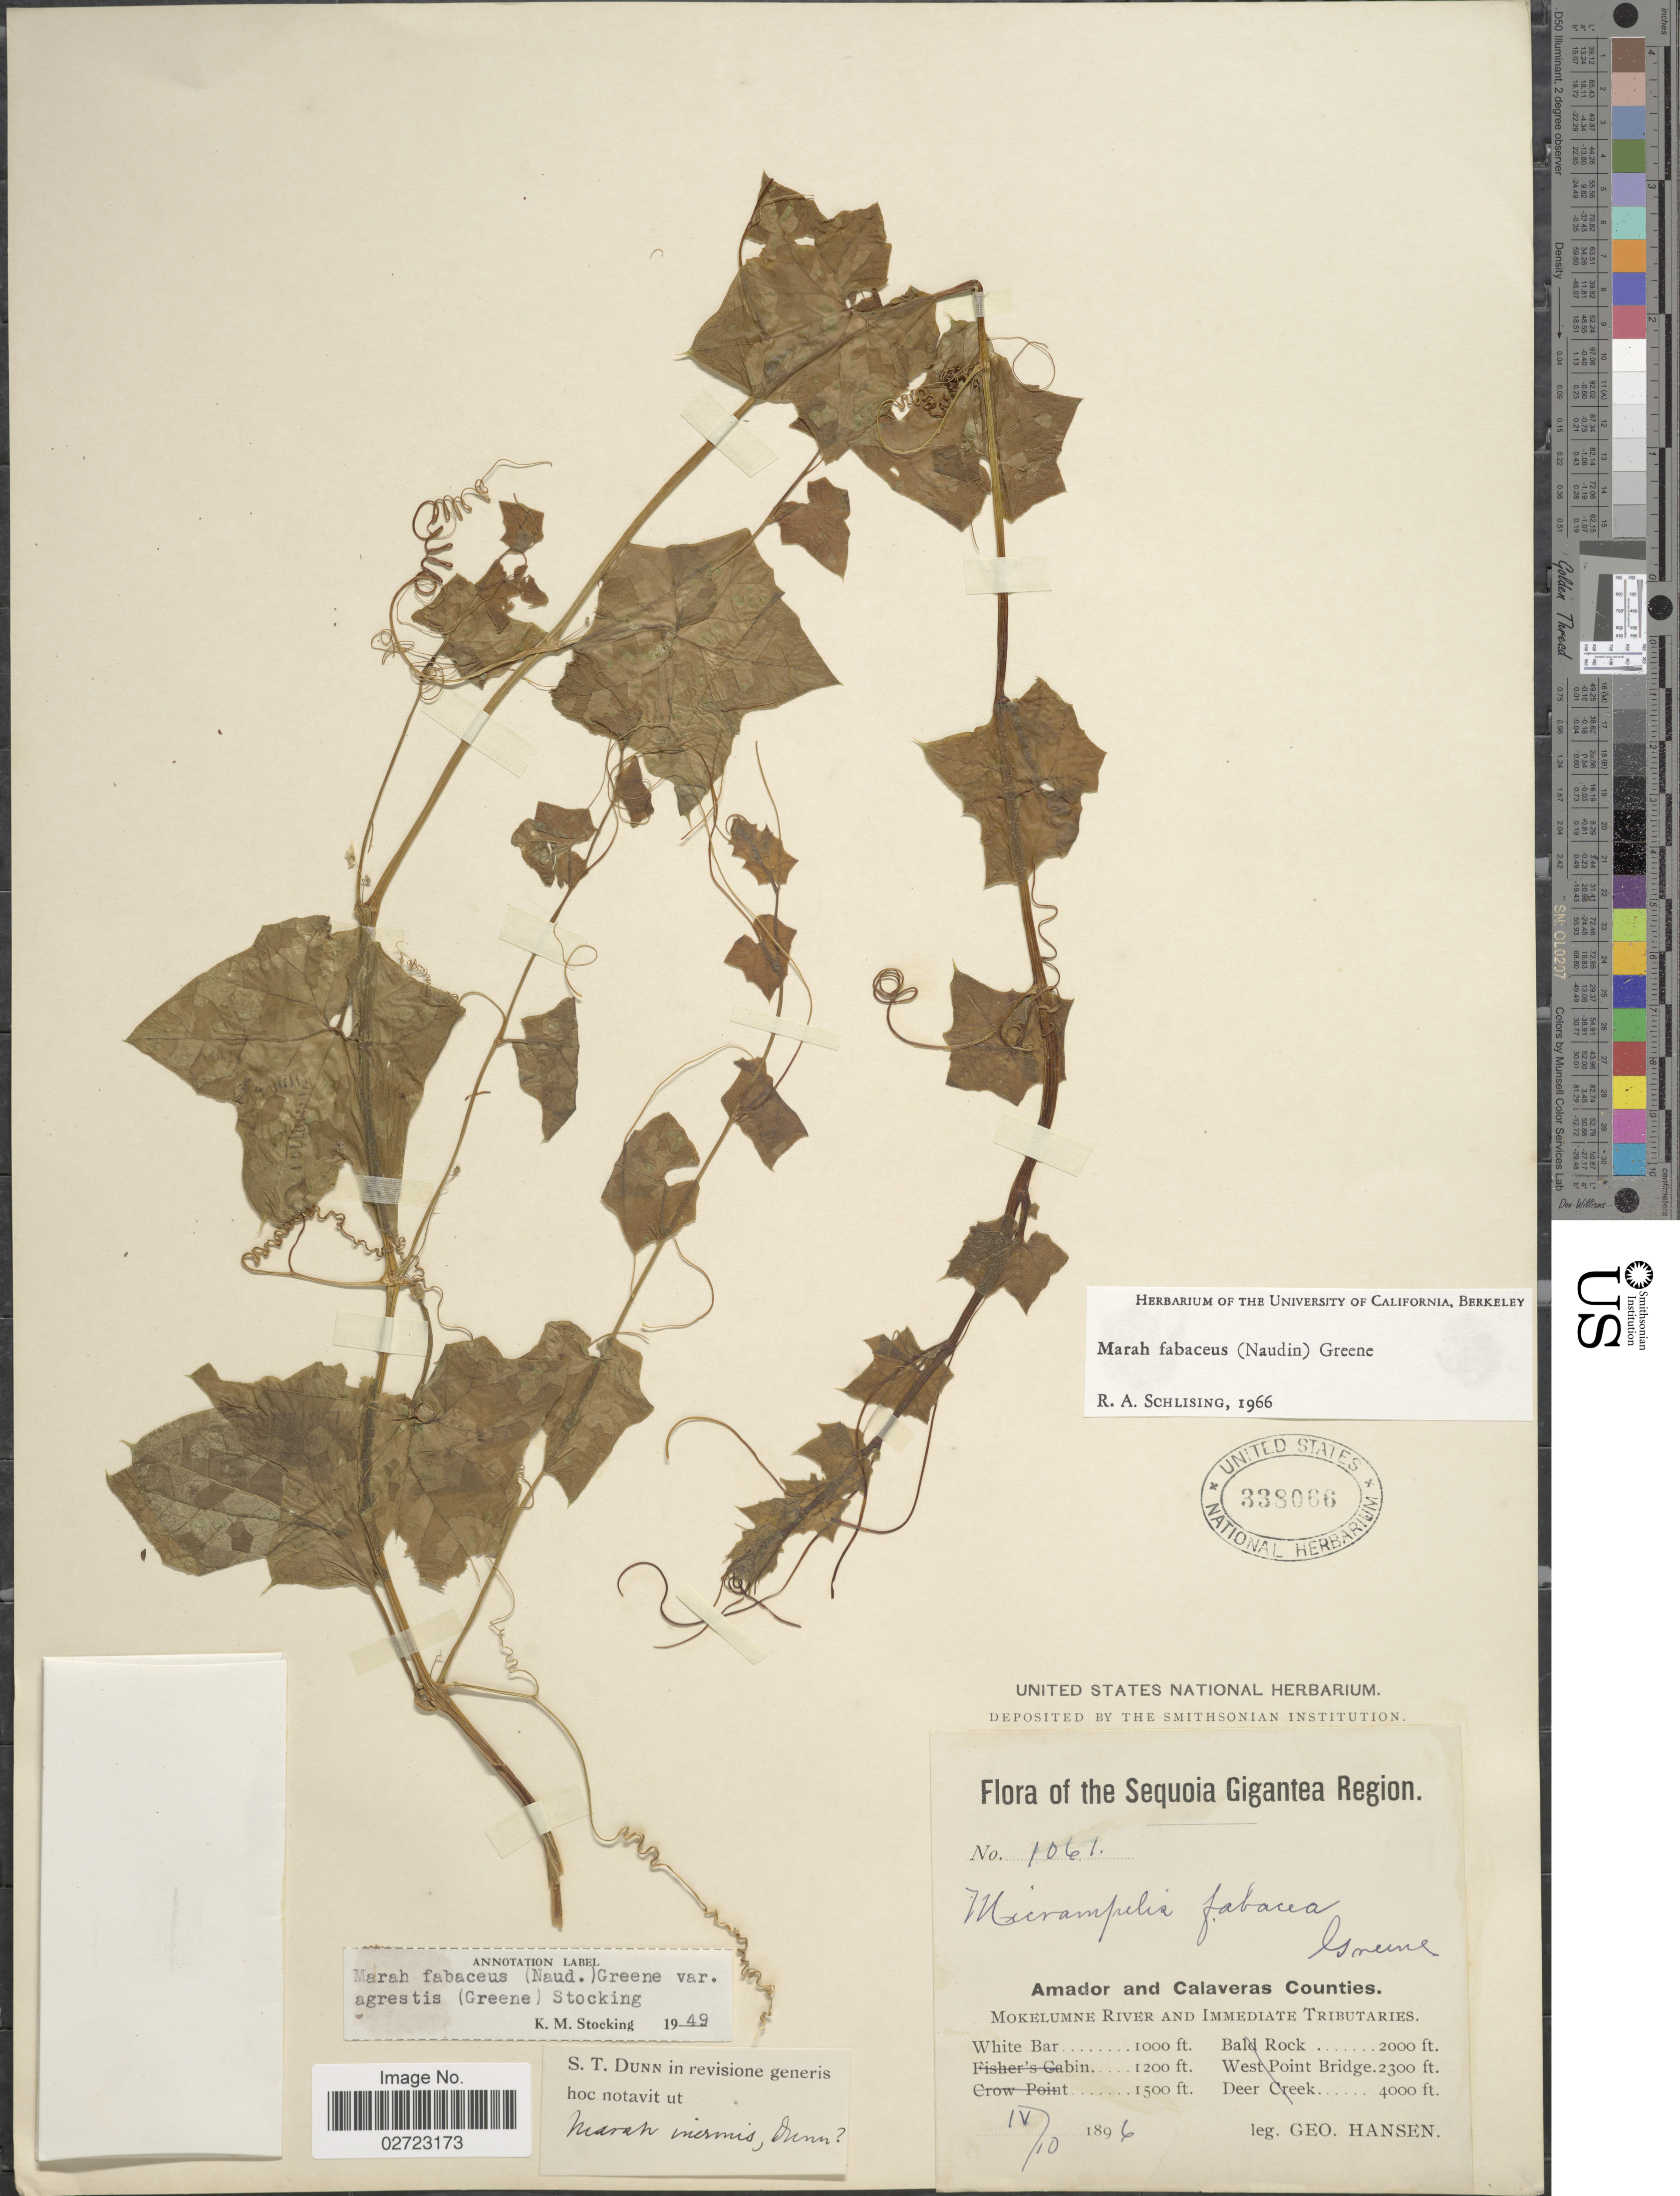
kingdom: Plantae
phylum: Tracheophyta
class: Magnoliopsida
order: Cucurbitales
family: Cucurbitaceae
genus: Marah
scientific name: Marah fabacea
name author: (Naudin) Greene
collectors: G. Hansen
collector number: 1061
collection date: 1896-04-10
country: United States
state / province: California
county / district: Calaveras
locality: The Sequoia Gigantea Region, Amador and Calaveras Counties, Mokelumbe River and Immediate Tributaries, White Bar.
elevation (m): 305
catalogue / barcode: US 338066